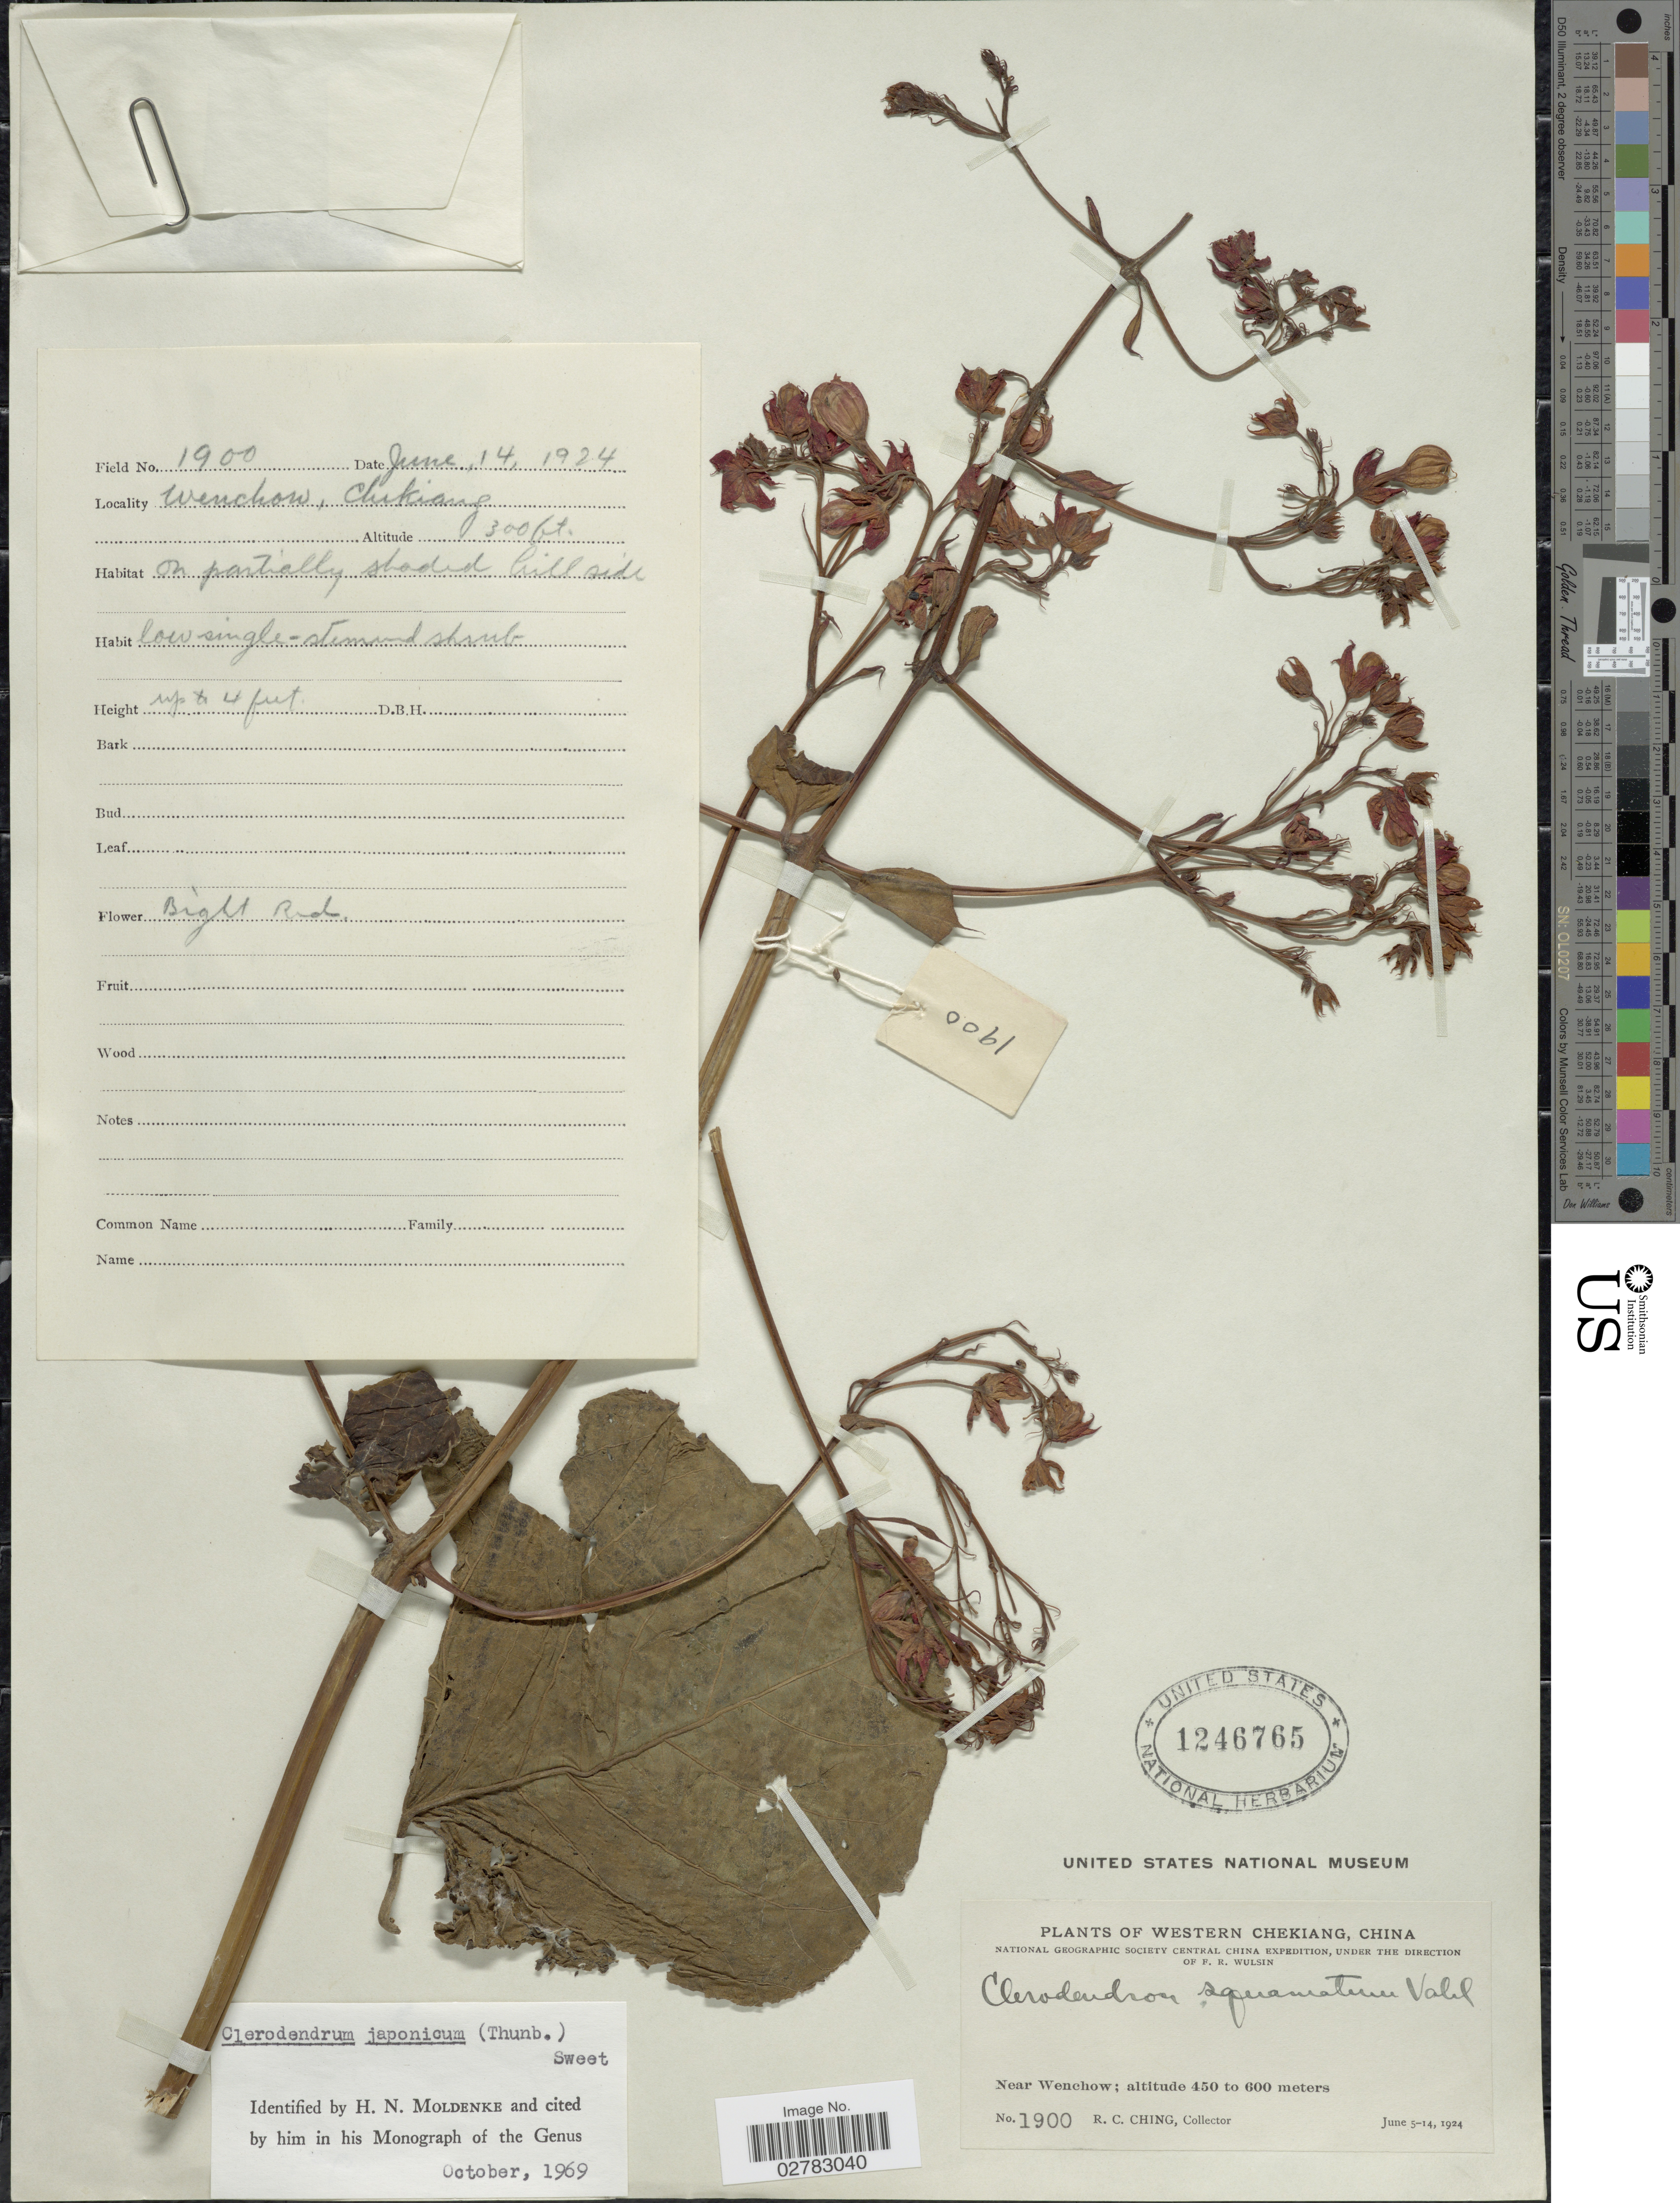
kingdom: Plantae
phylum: Tracheophyta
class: Magnoliopsida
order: Lamiales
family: Lamiaceae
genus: Clerodendrum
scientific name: Clerodendrum japonicum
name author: (Thunb.) Sweet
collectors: R. C. Ching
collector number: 1900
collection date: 1924-06-14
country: China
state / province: Zhejiang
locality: Wenchow, Chekiang. Western Chekiang.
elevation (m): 91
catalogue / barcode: US 1246765